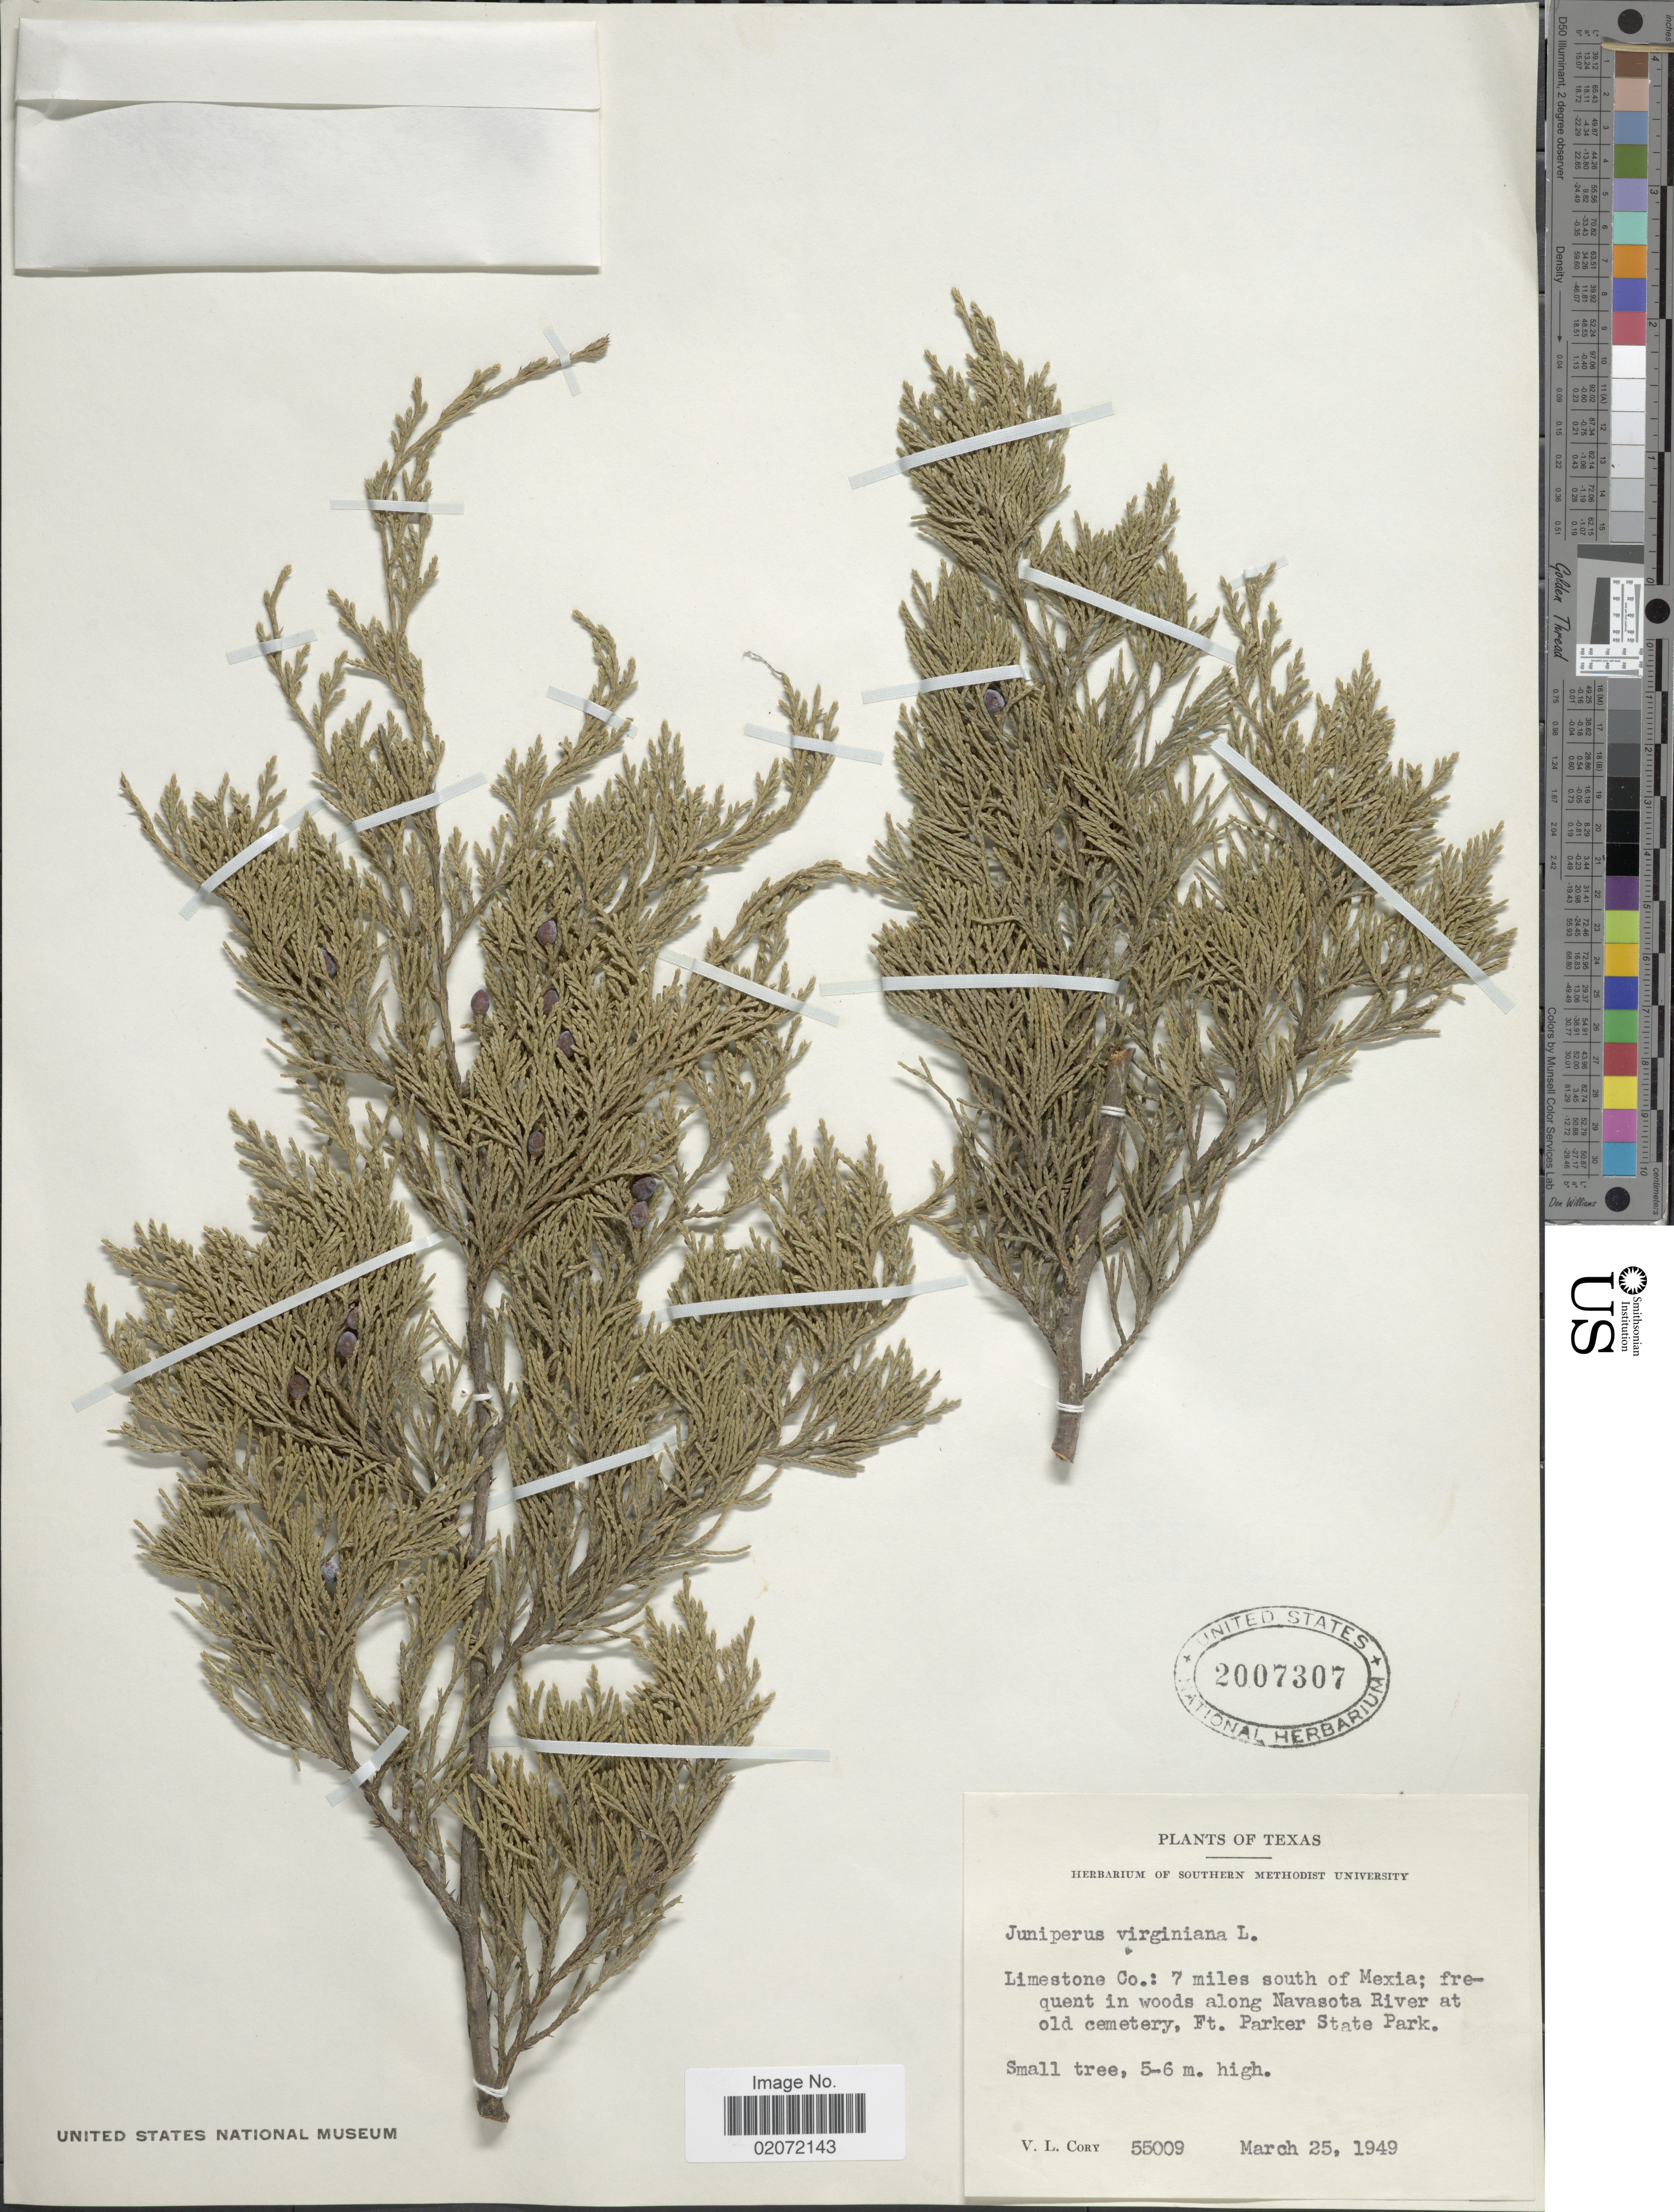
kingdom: Plantae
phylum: Tracheophyta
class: Pinopsida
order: Pinales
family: Cupressaceae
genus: Juniperus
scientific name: Juniperus virginiana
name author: L.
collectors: V. Cory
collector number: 55009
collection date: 1949-03-25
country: United States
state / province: Texas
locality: Texas, Limestone Co.: 7 miles south of Mexia; in woods along Navasota River at old cemetery. Ft. Parker State Park.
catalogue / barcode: US 2007307